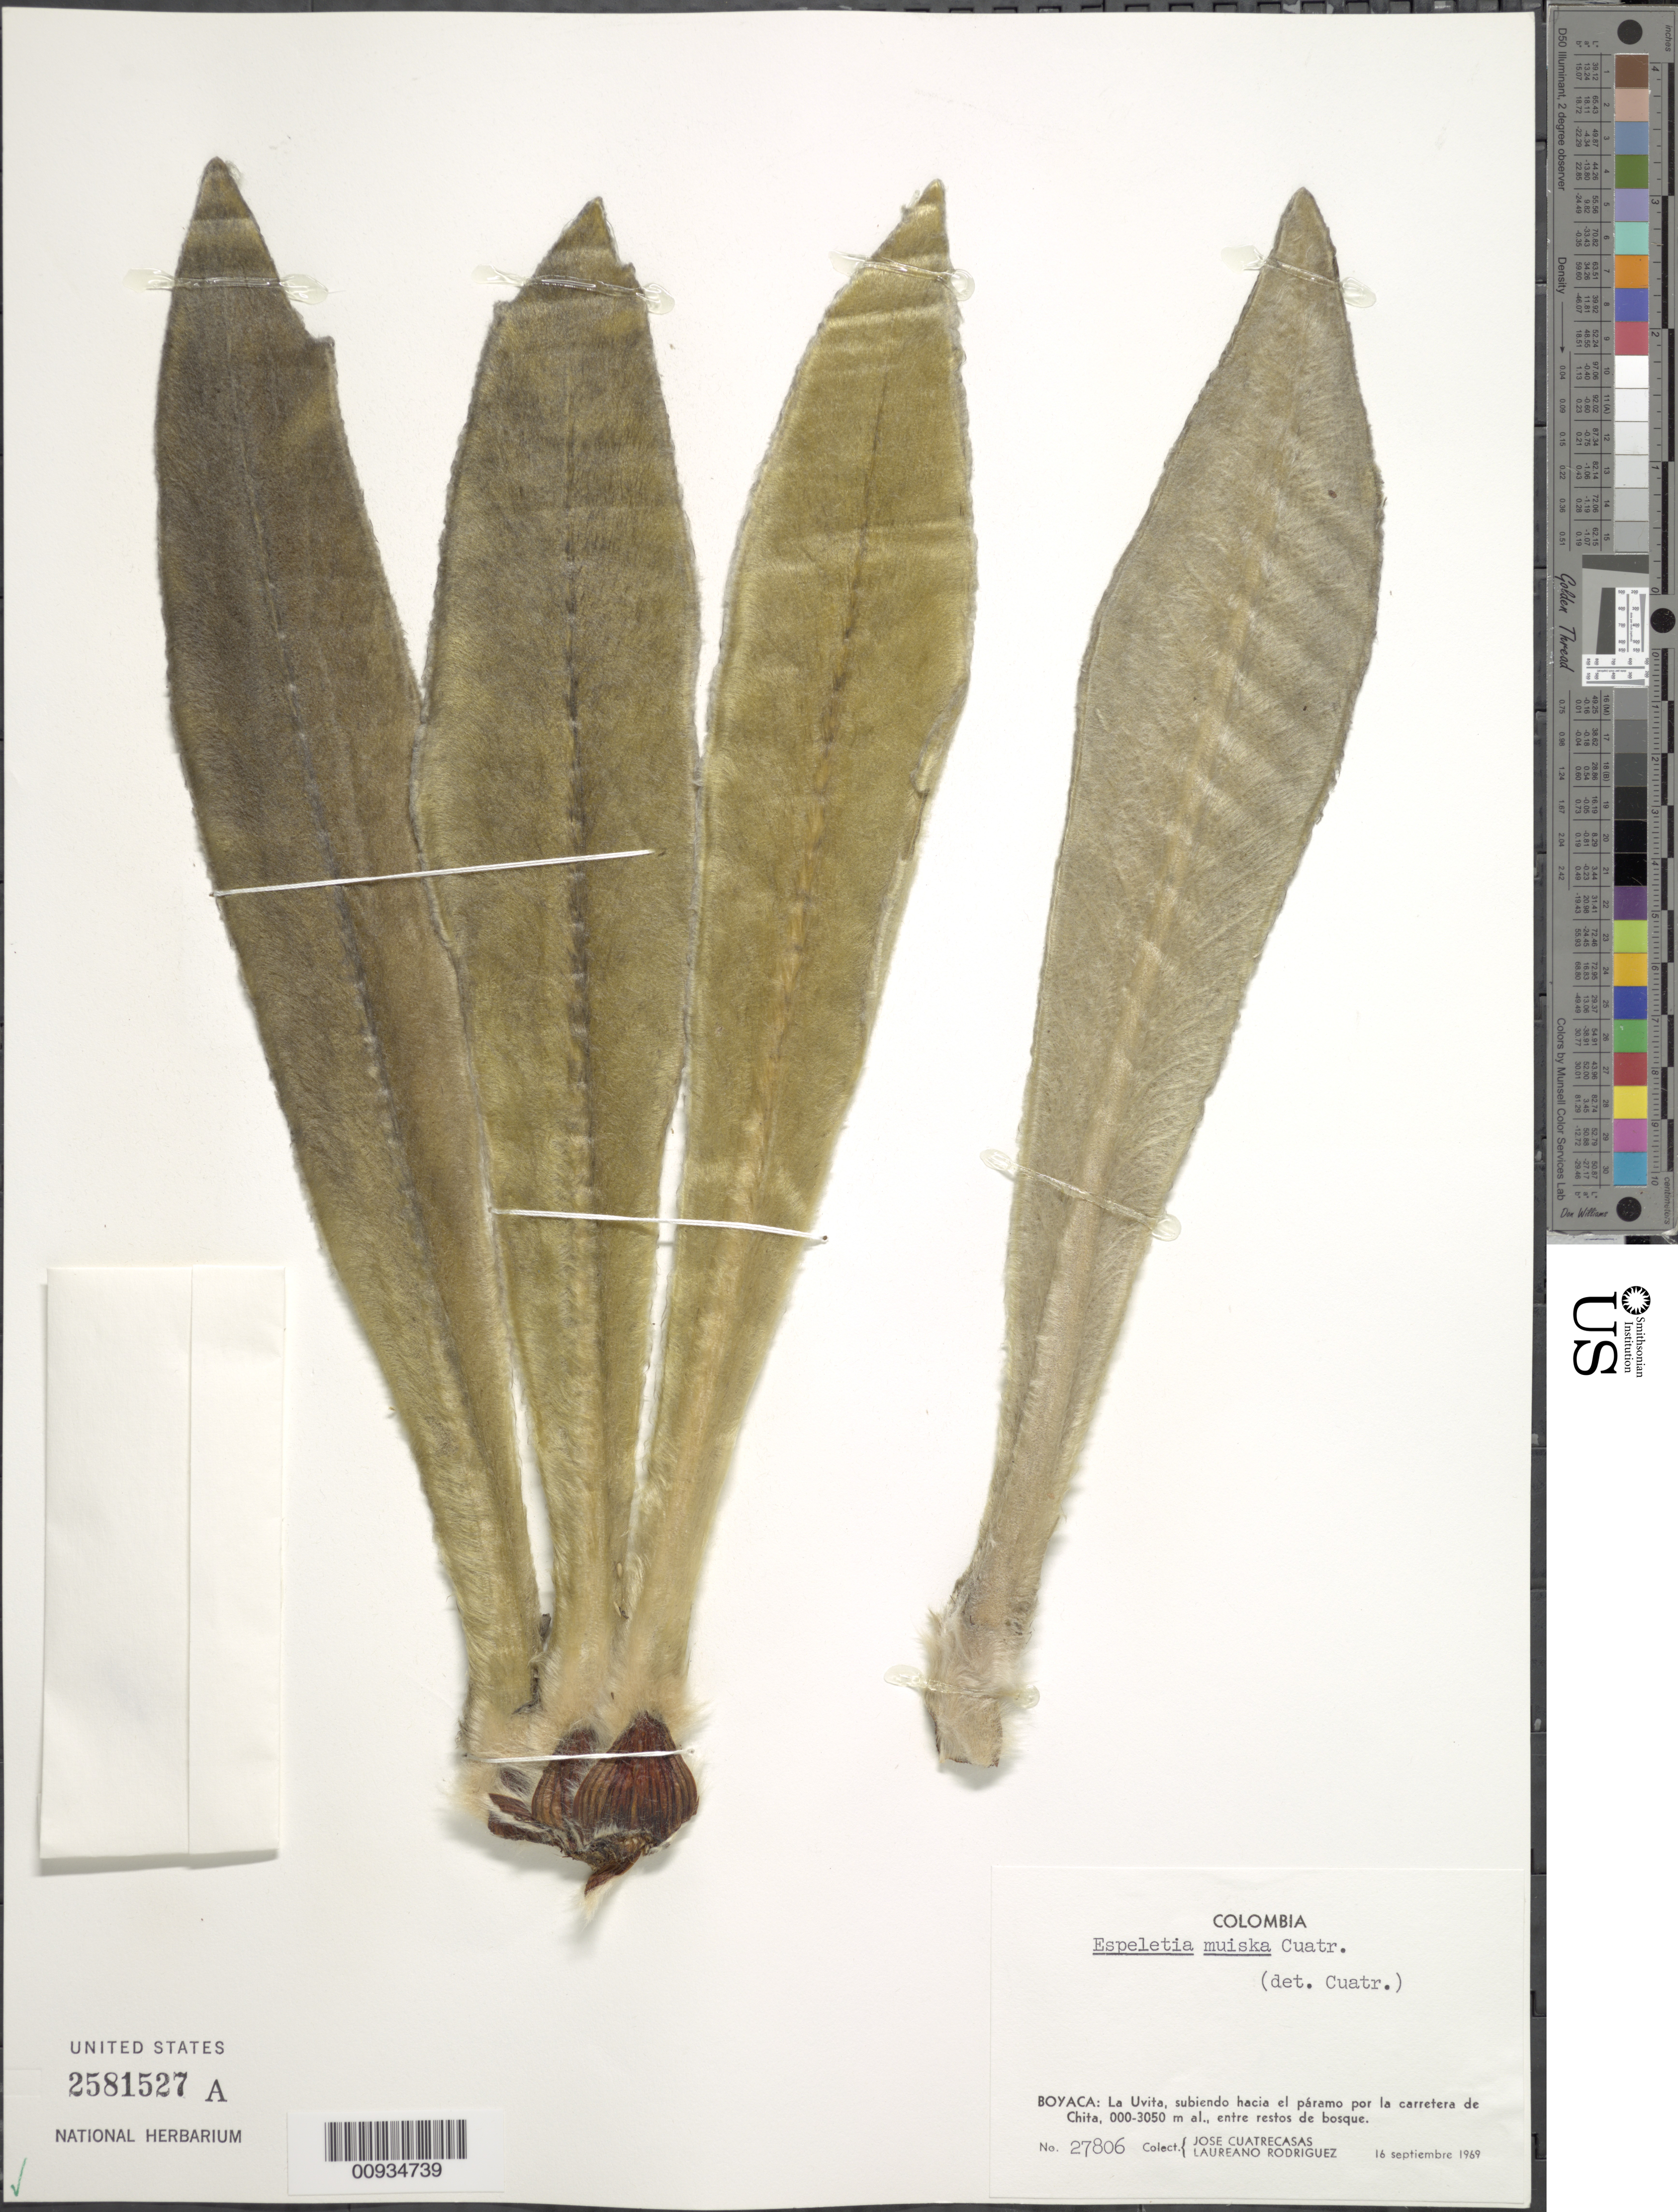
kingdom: Plantae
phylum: Tracheophyta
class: Magnoliopsida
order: Asterales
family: Asteraceae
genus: Espeletiopsis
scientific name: Espeletiopsis muiska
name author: (Cuatrec.) Cuatrec.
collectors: J. Cuatrecasas & L. Rodriguez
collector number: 27806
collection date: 1969-09-16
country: Colombia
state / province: Boyacá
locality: Boyacá: La Uvita, subiendo hacia el paramo por la carretera de Chita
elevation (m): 0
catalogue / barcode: US 2581527A